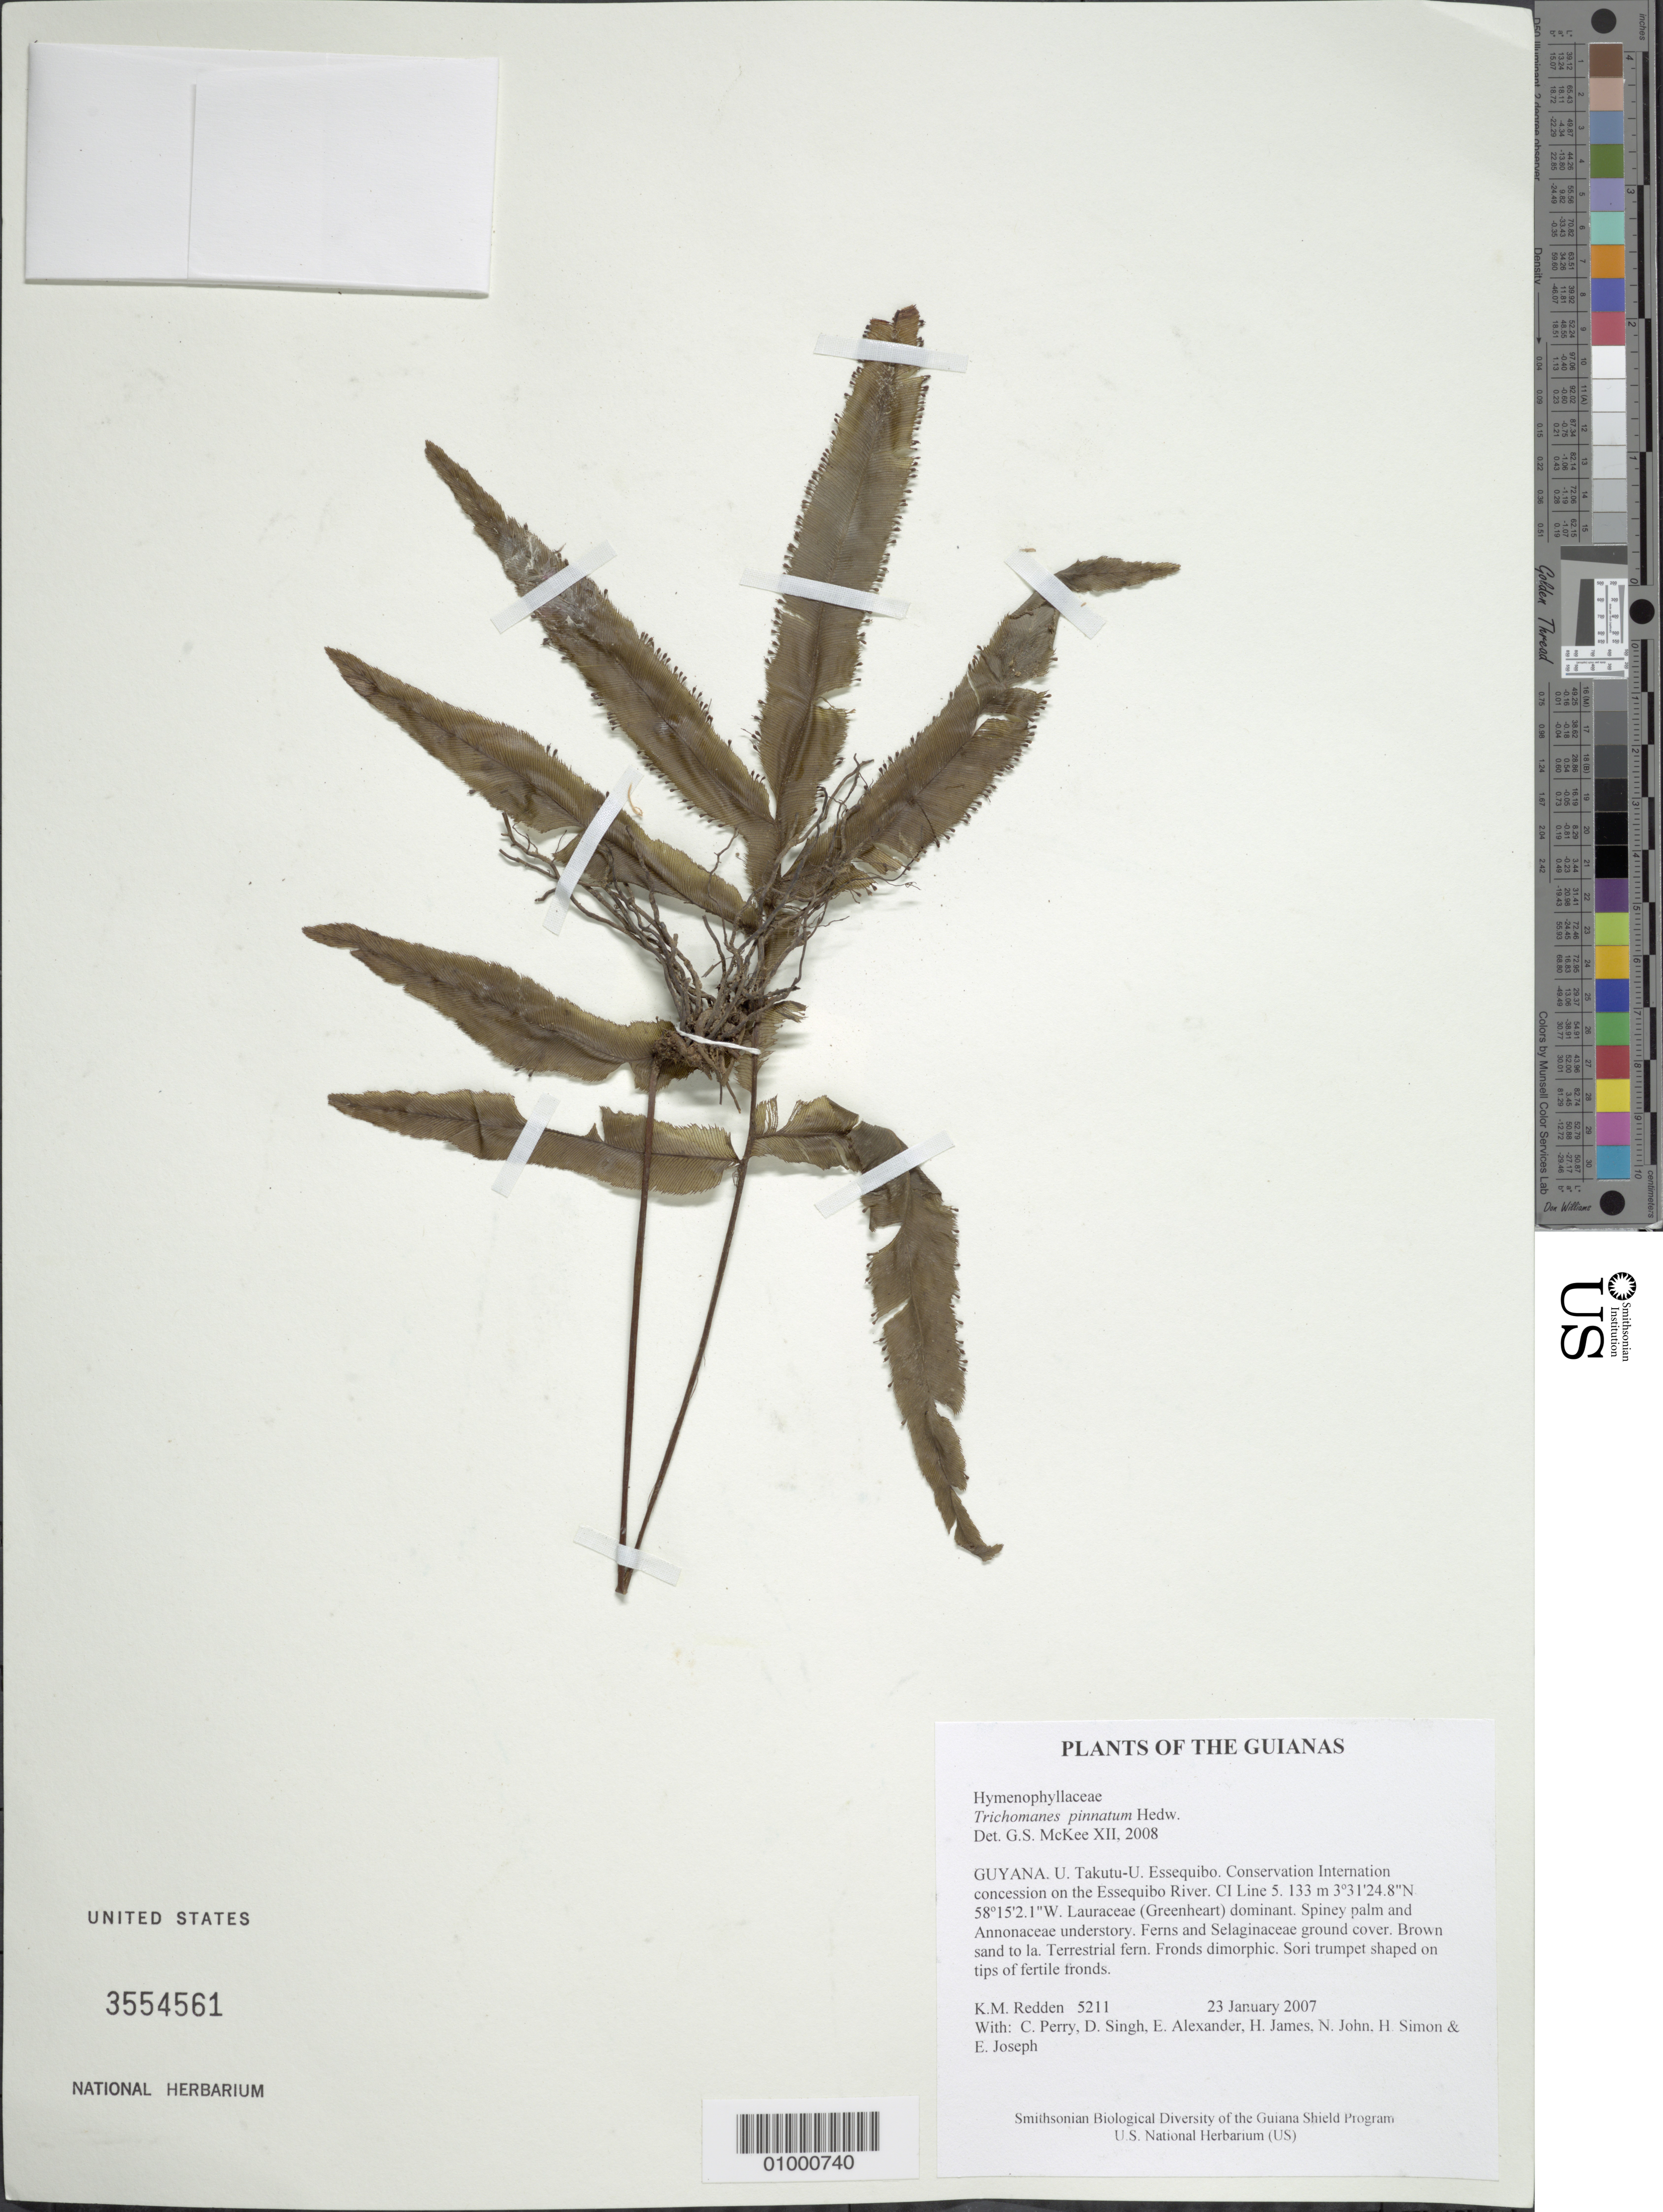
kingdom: Plantae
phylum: Tracheophyta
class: Polypodiopsida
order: Hymenophyllales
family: Hymenophyllaceae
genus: Trichomanes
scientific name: Trichomanes pinnatum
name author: Hedw.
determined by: McKee, G. S., (US), NMNH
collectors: K. M. Redden, C. Perry, D. Singh, E. Alexander, H. James, N. John, H. Simon & E. Joseph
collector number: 5211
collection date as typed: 23 January 2007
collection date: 2007-01-23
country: Guyana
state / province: U. Takutu-U. Essequibo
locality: Conservation International concession on the Essequibo River. CI Line 5.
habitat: Lauraceae (Greenheart) dominant. Spiny palm and Annonaceae understory. Ferns and Selaginaceae ground cover. Brown sand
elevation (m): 133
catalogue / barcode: US 3554561